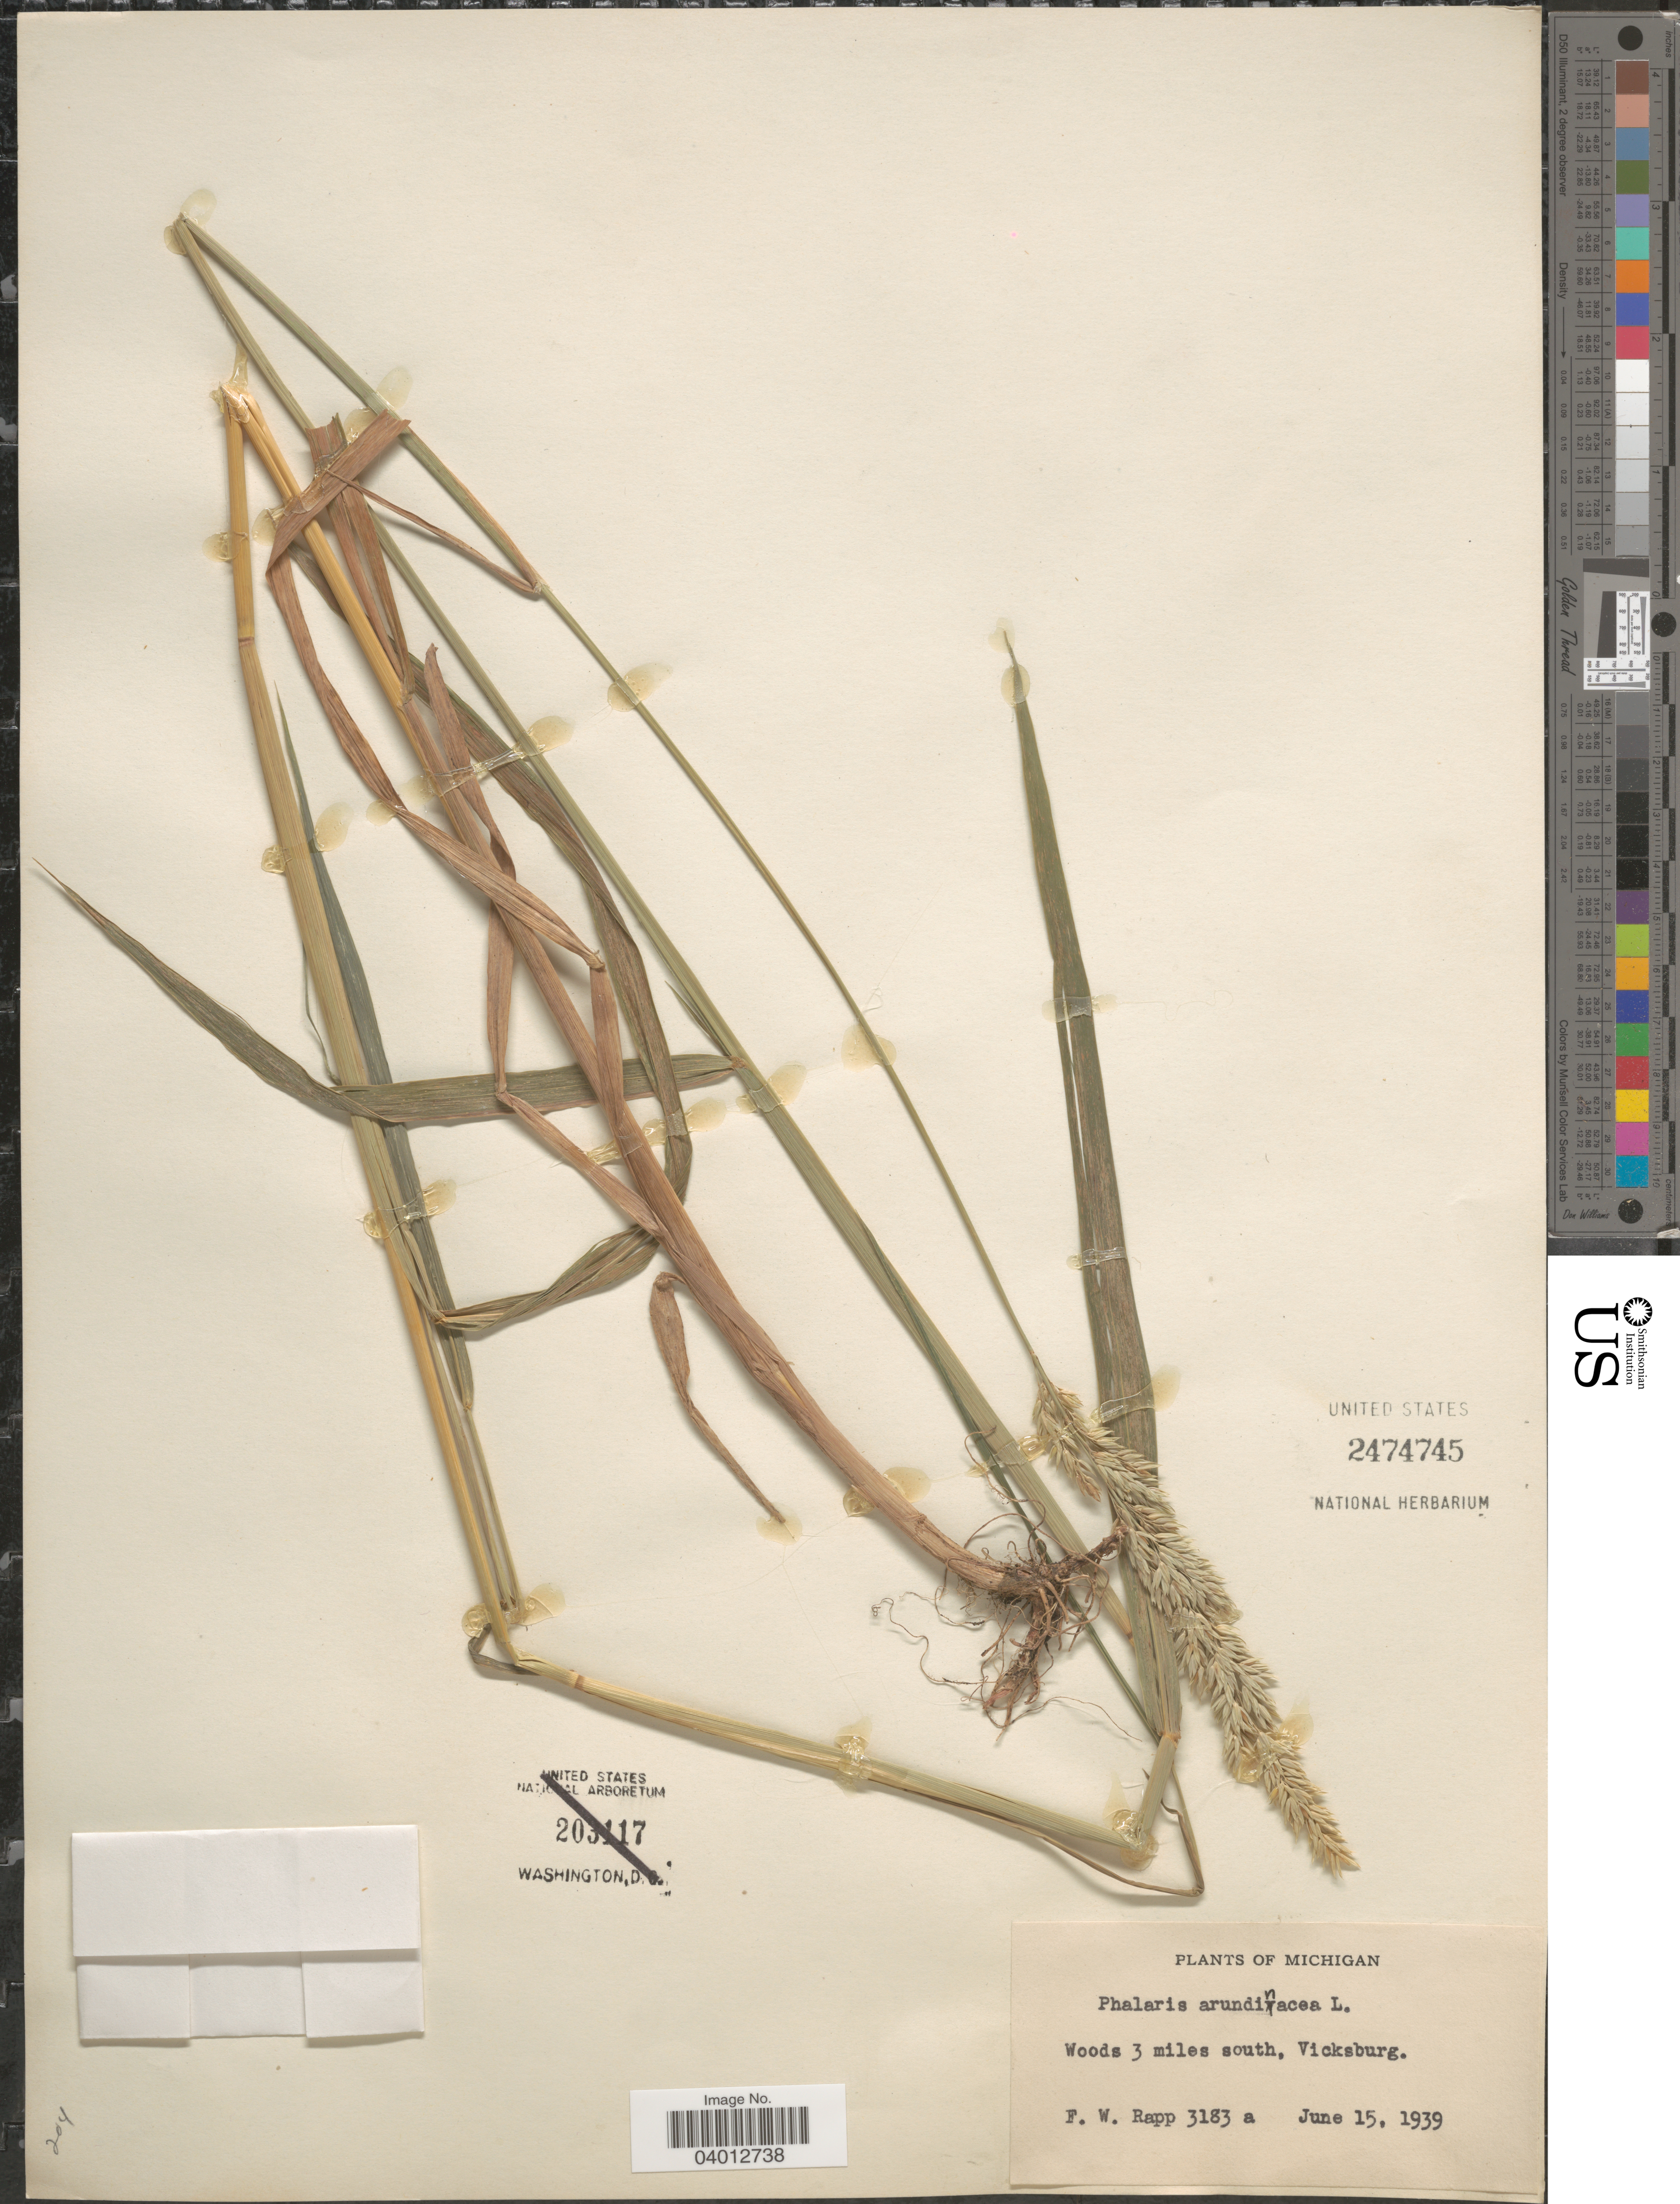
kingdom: Plantae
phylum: Tracheophyta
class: Liliopsida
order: Poales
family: Poaceae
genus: Phalaris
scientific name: Phalaris arundinacea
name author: L.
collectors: F. Rapp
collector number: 3183 a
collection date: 1939-06-15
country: United States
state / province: Michigan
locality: Woods 3 miles south, Vicksburg.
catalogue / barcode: US 2474745